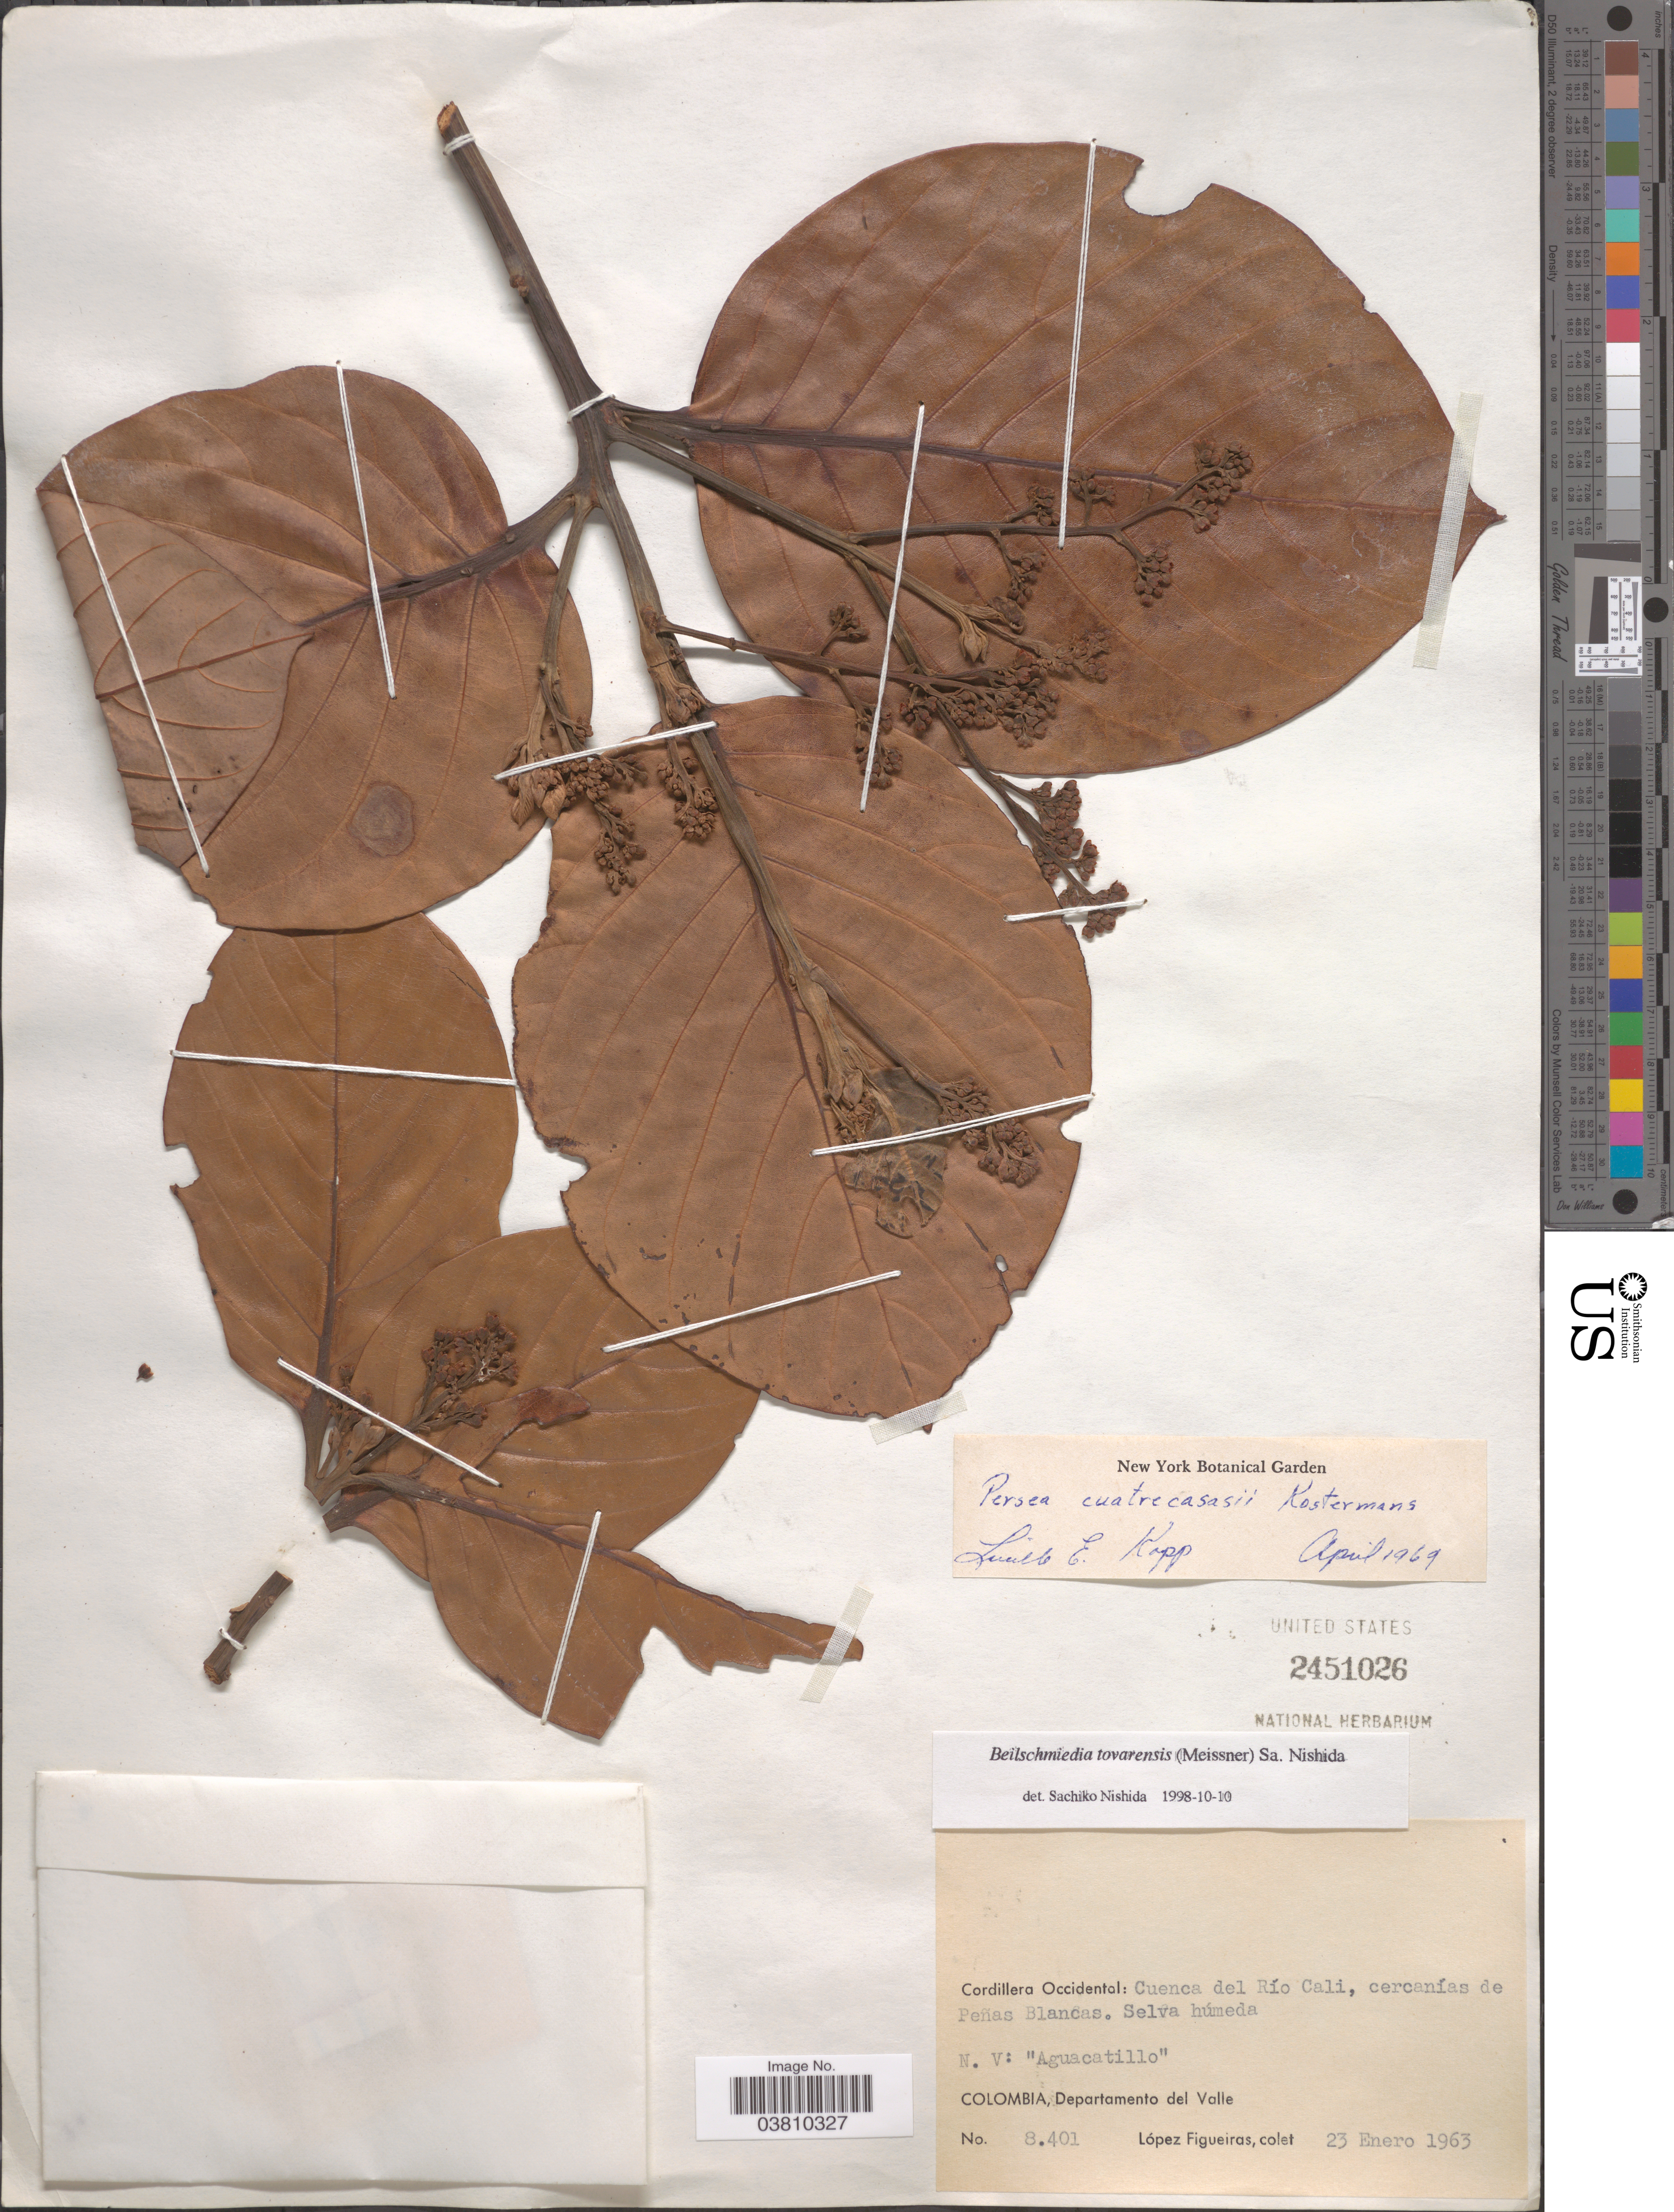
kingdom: Plantae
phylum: Tracheophyta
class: Magnoliopsida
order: Laurales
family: Lauraceae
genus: Beilschmiedia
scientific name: Beilschmiedia tovarensis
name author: (Meisn.) Sa. Nishida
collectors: M. López Figueiras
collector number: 8401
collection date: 1963-01-23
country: Colombia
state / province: Valle del Cauca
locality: Cordillera Occidental: Cuenca del Río Cali, cercanías de Peñas Blancas. Selva húmeda. Departamento del Valle.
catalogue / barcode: US 2451026